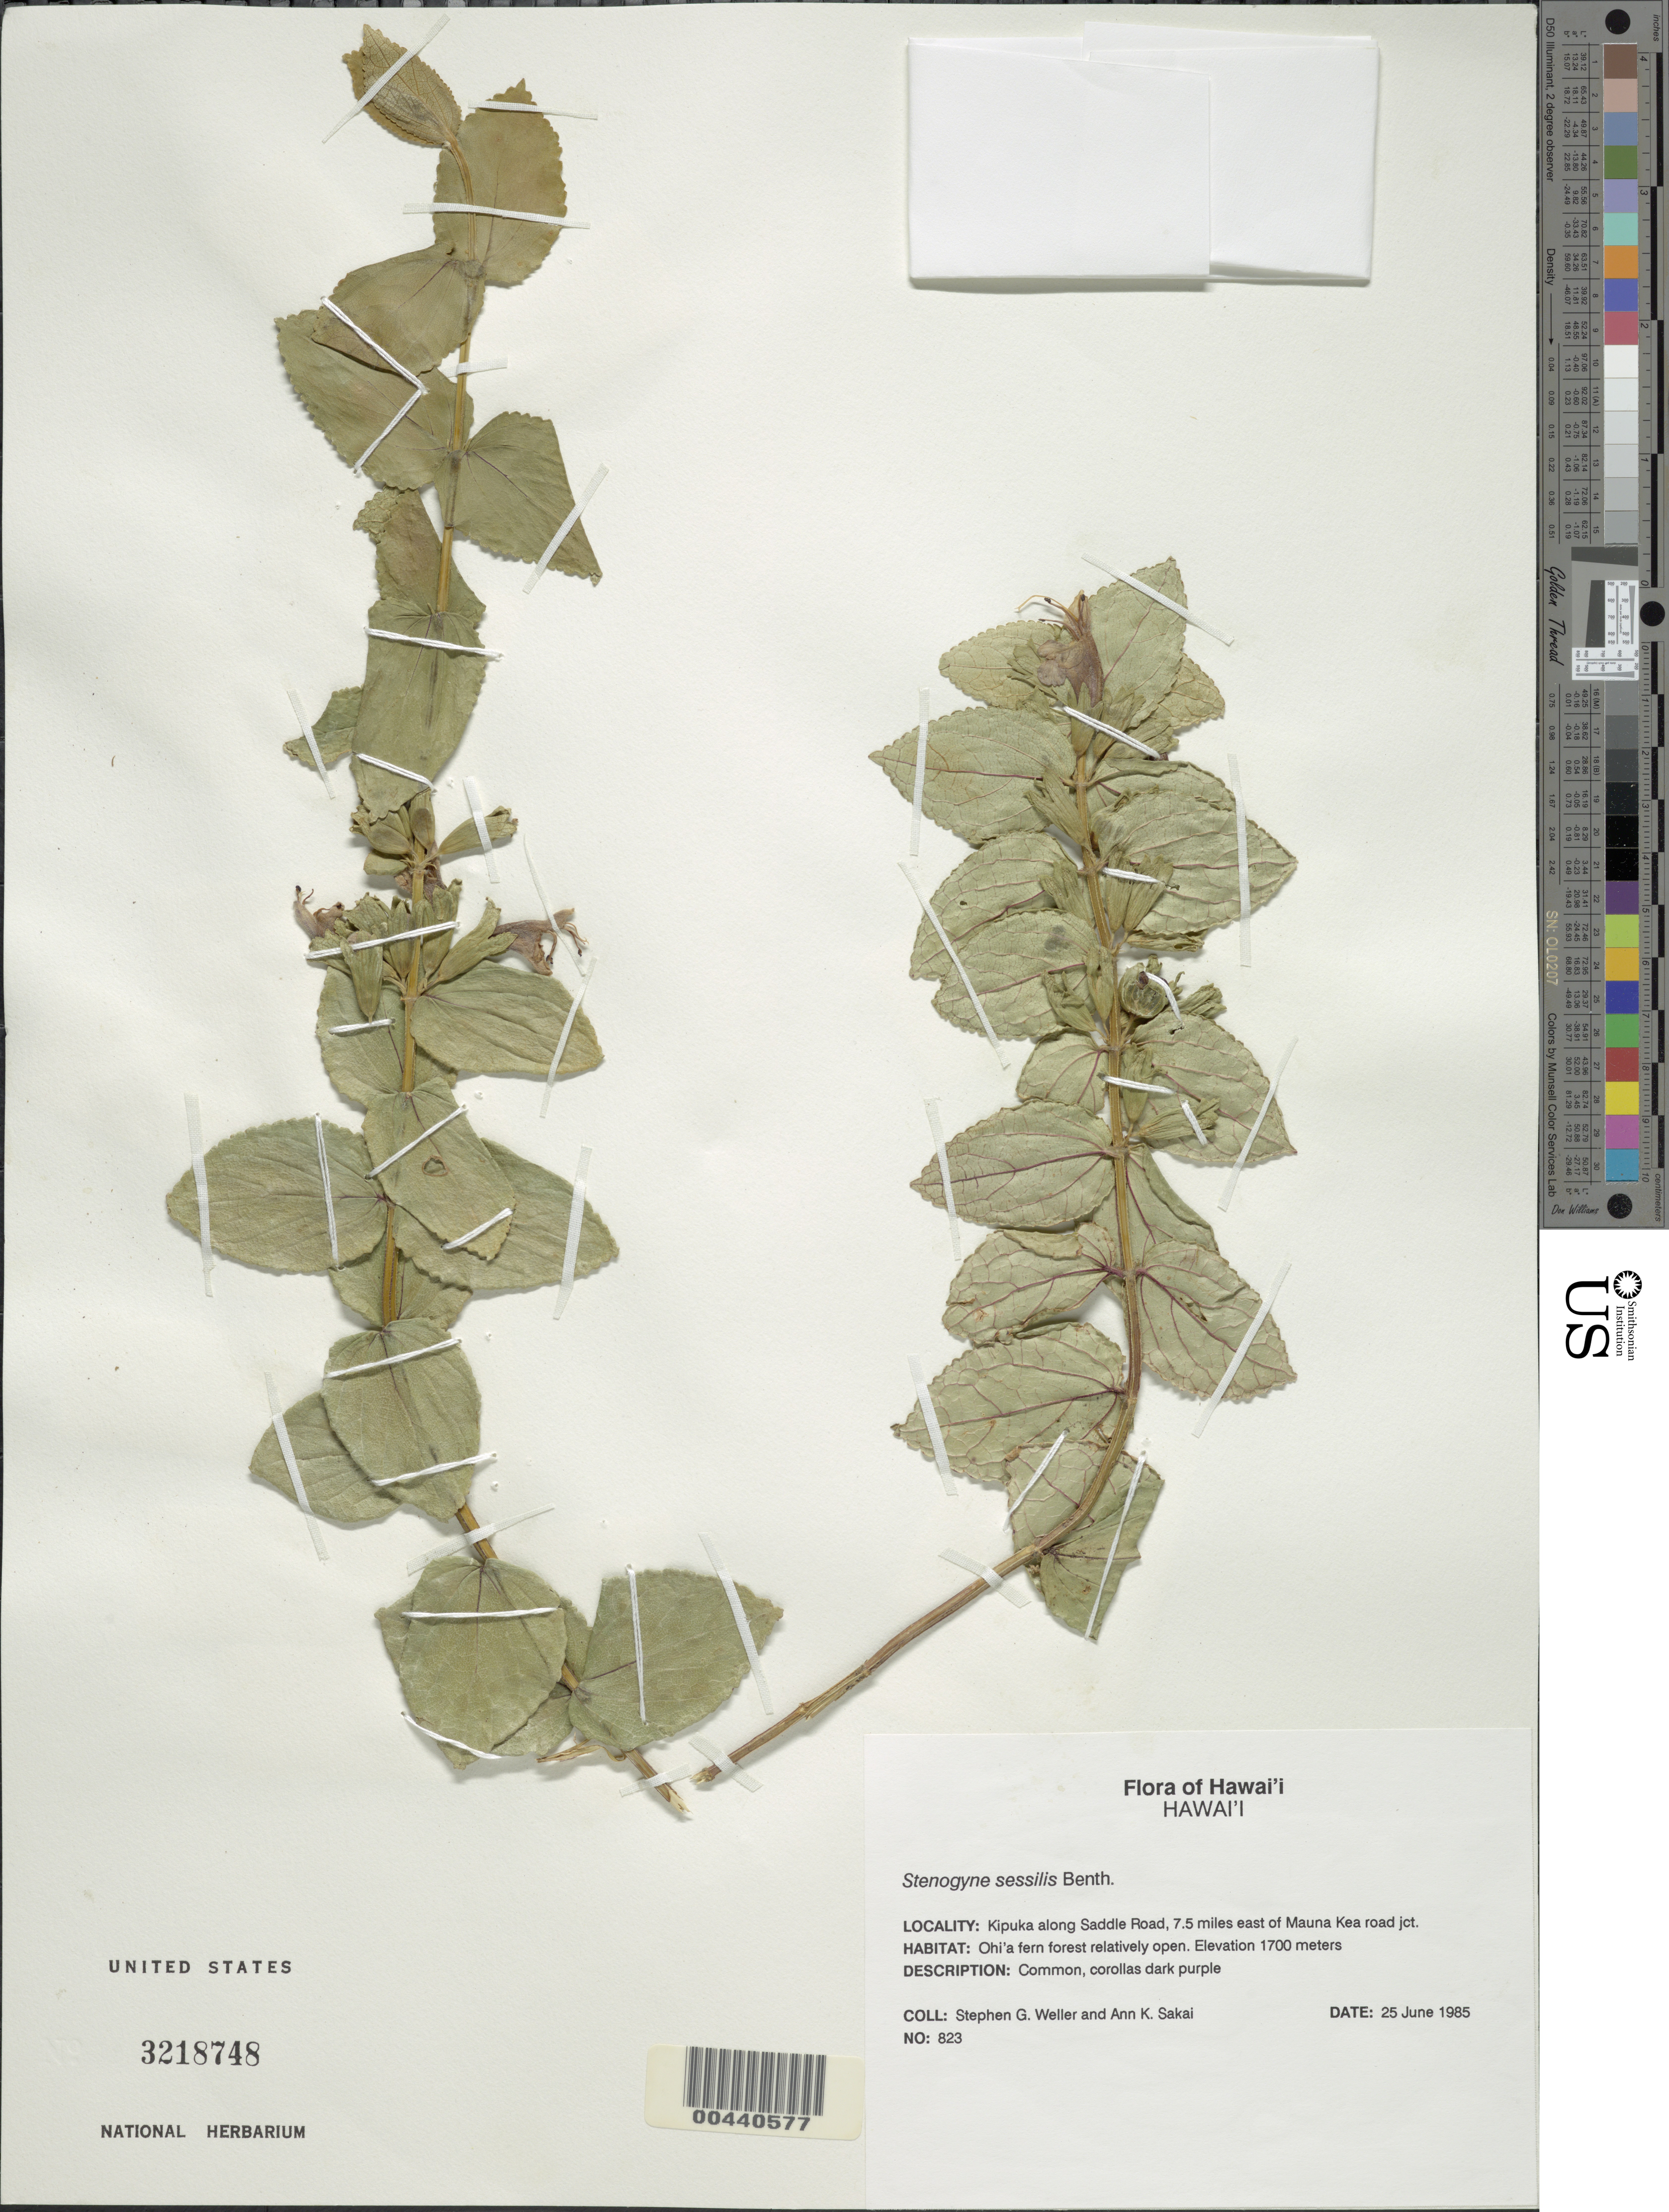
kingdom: Plantae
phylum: Tracheophyta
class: Magnoliopsida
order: Lamiales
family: Lamiaceae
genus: Stenogyne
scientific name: Stenogyne sessilis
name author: Benth.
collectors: S. G. Weller & A. Sakai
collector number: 823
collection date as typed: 25 Jun 1985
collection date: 1985-06-25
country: United States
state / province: Hawaii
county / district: Hawaii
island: Hawaii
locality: Kipuka along Saddle Road, 7.5 miles east of Mauna Kea road jct.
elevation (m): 1700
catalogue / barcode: US 3218748